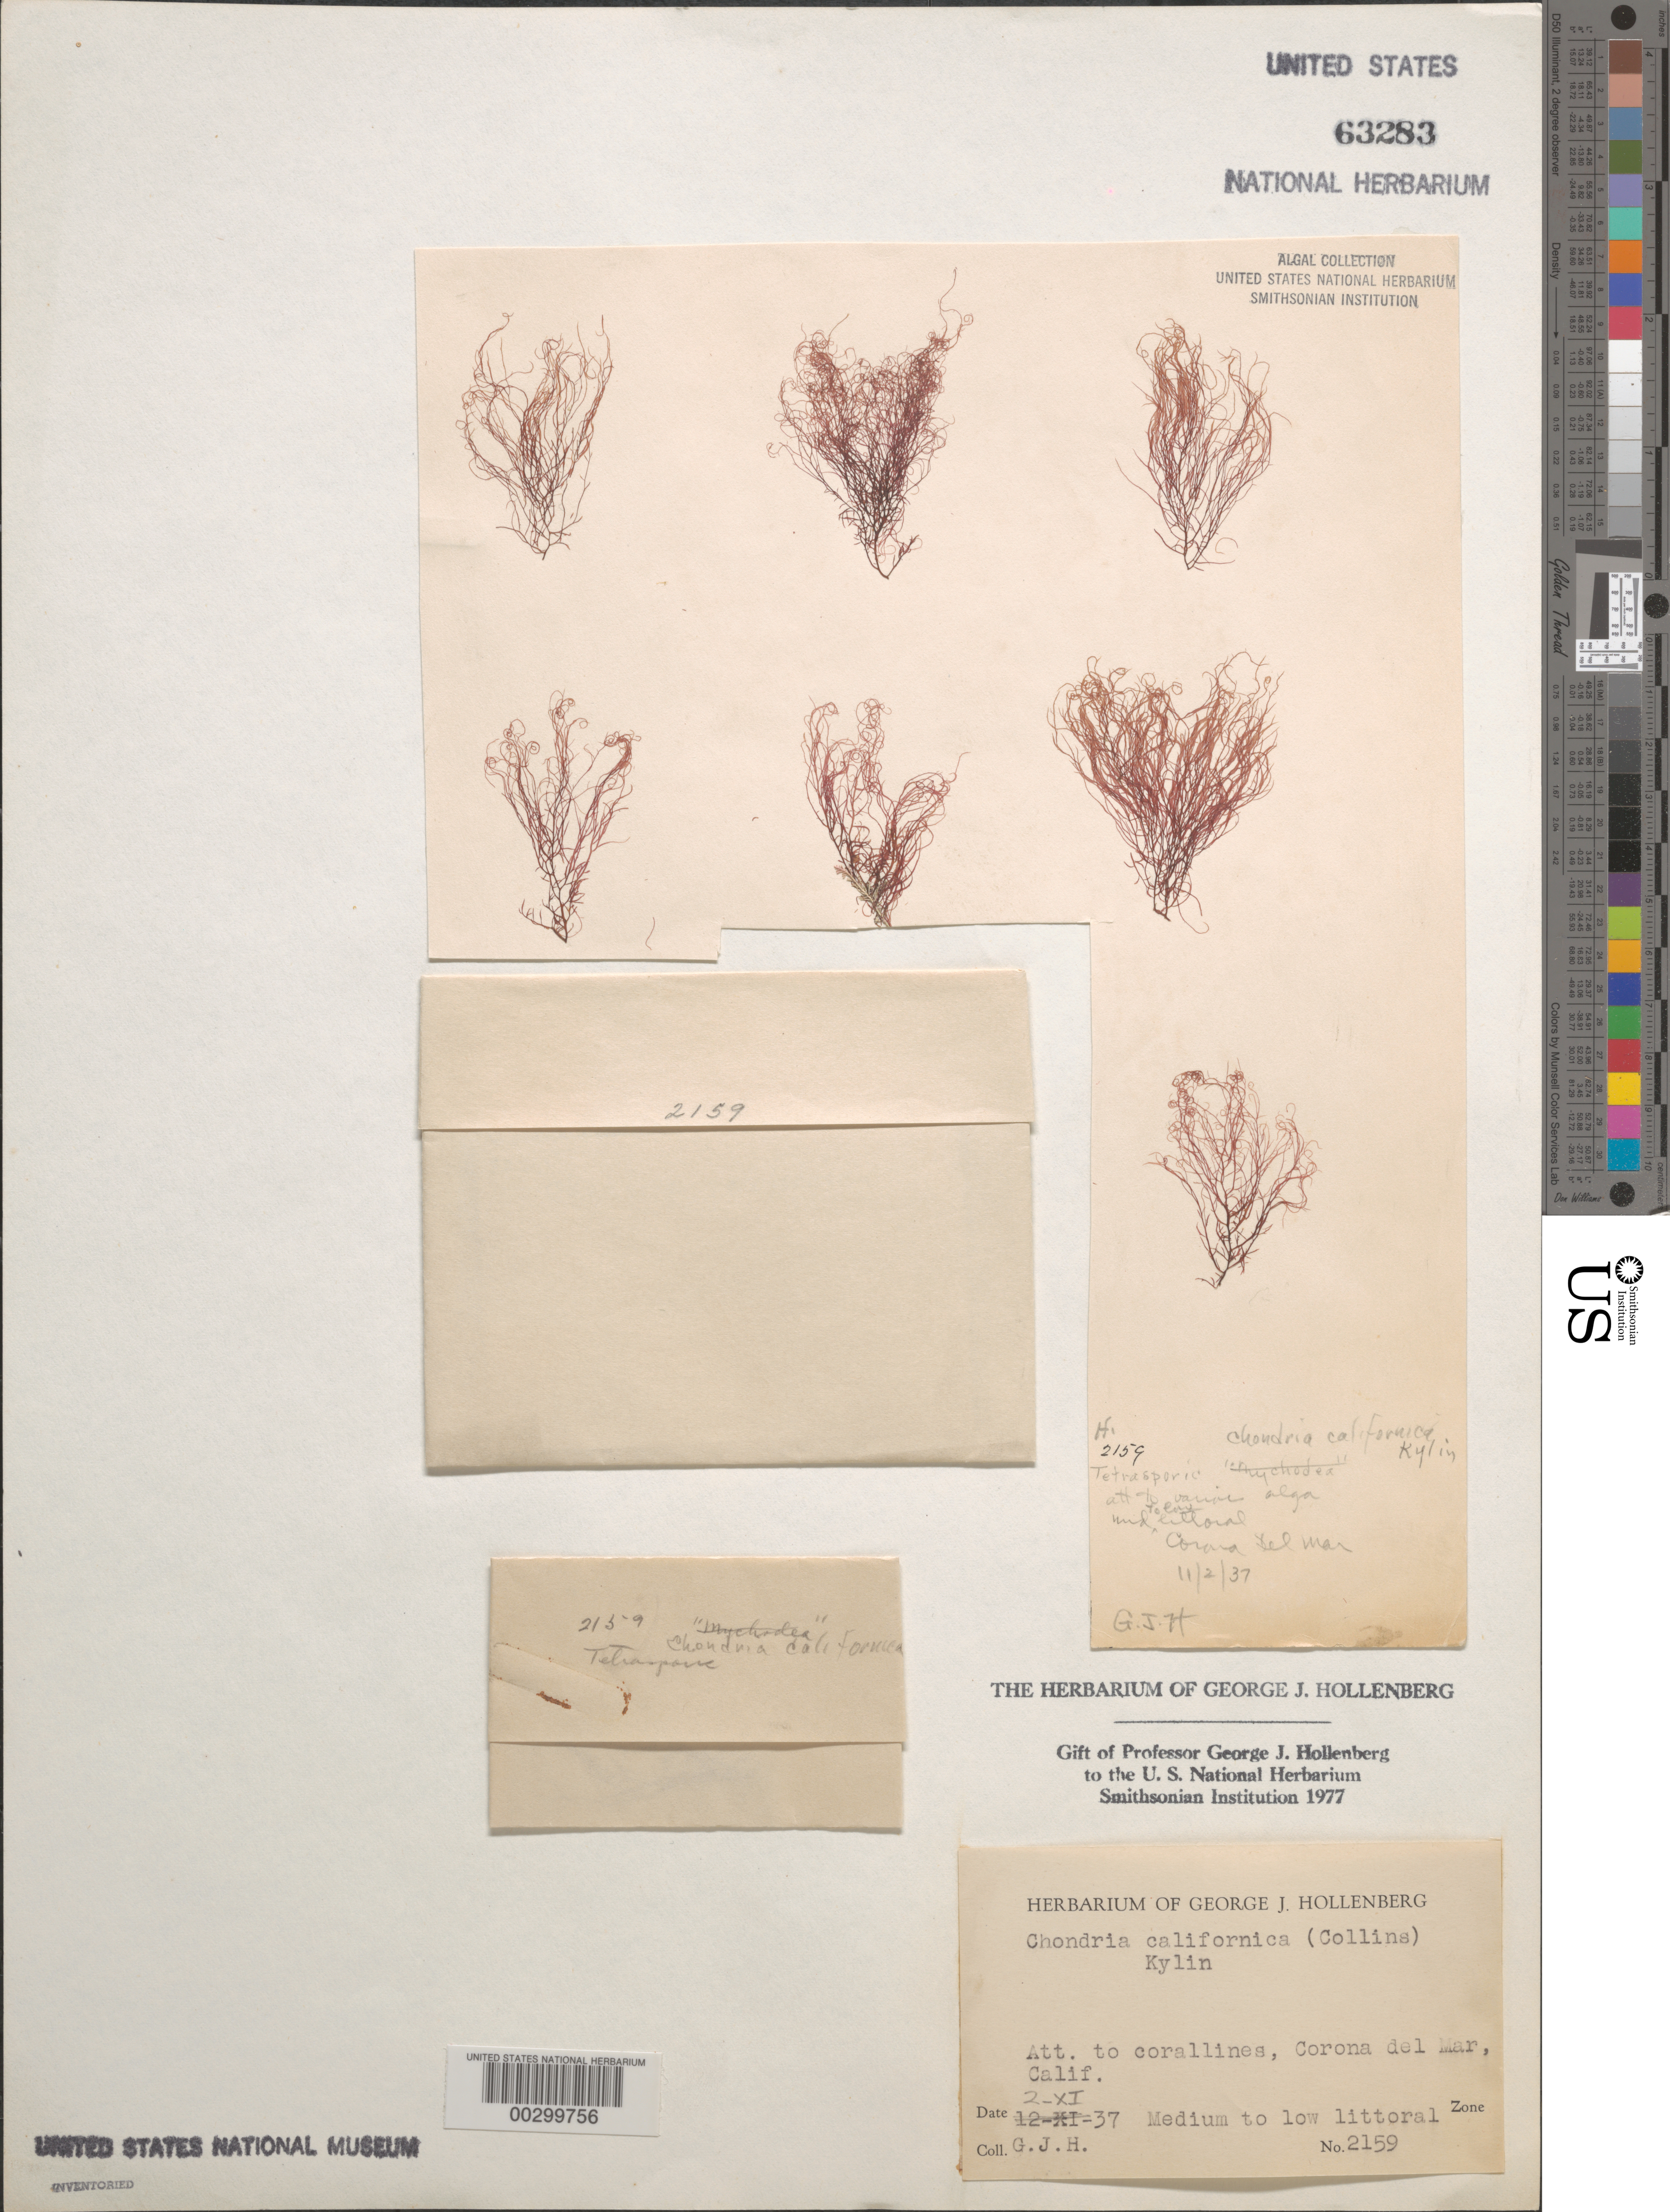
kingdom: Plantae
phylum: Rhodophyta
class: Florideophyceae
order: Ceramiales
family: Rhodomelaceae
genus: Chondria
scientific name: Chondria acrorhizophora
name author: Setch. & N.L. Gardner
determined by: Algae name updating Project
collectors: G. Hollenberg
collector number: GJH 2159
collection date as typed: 02 Nov 1937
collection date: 1937-11-02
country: United States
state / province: California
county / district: Orange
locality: Corona del Mar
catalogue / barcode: US 63283